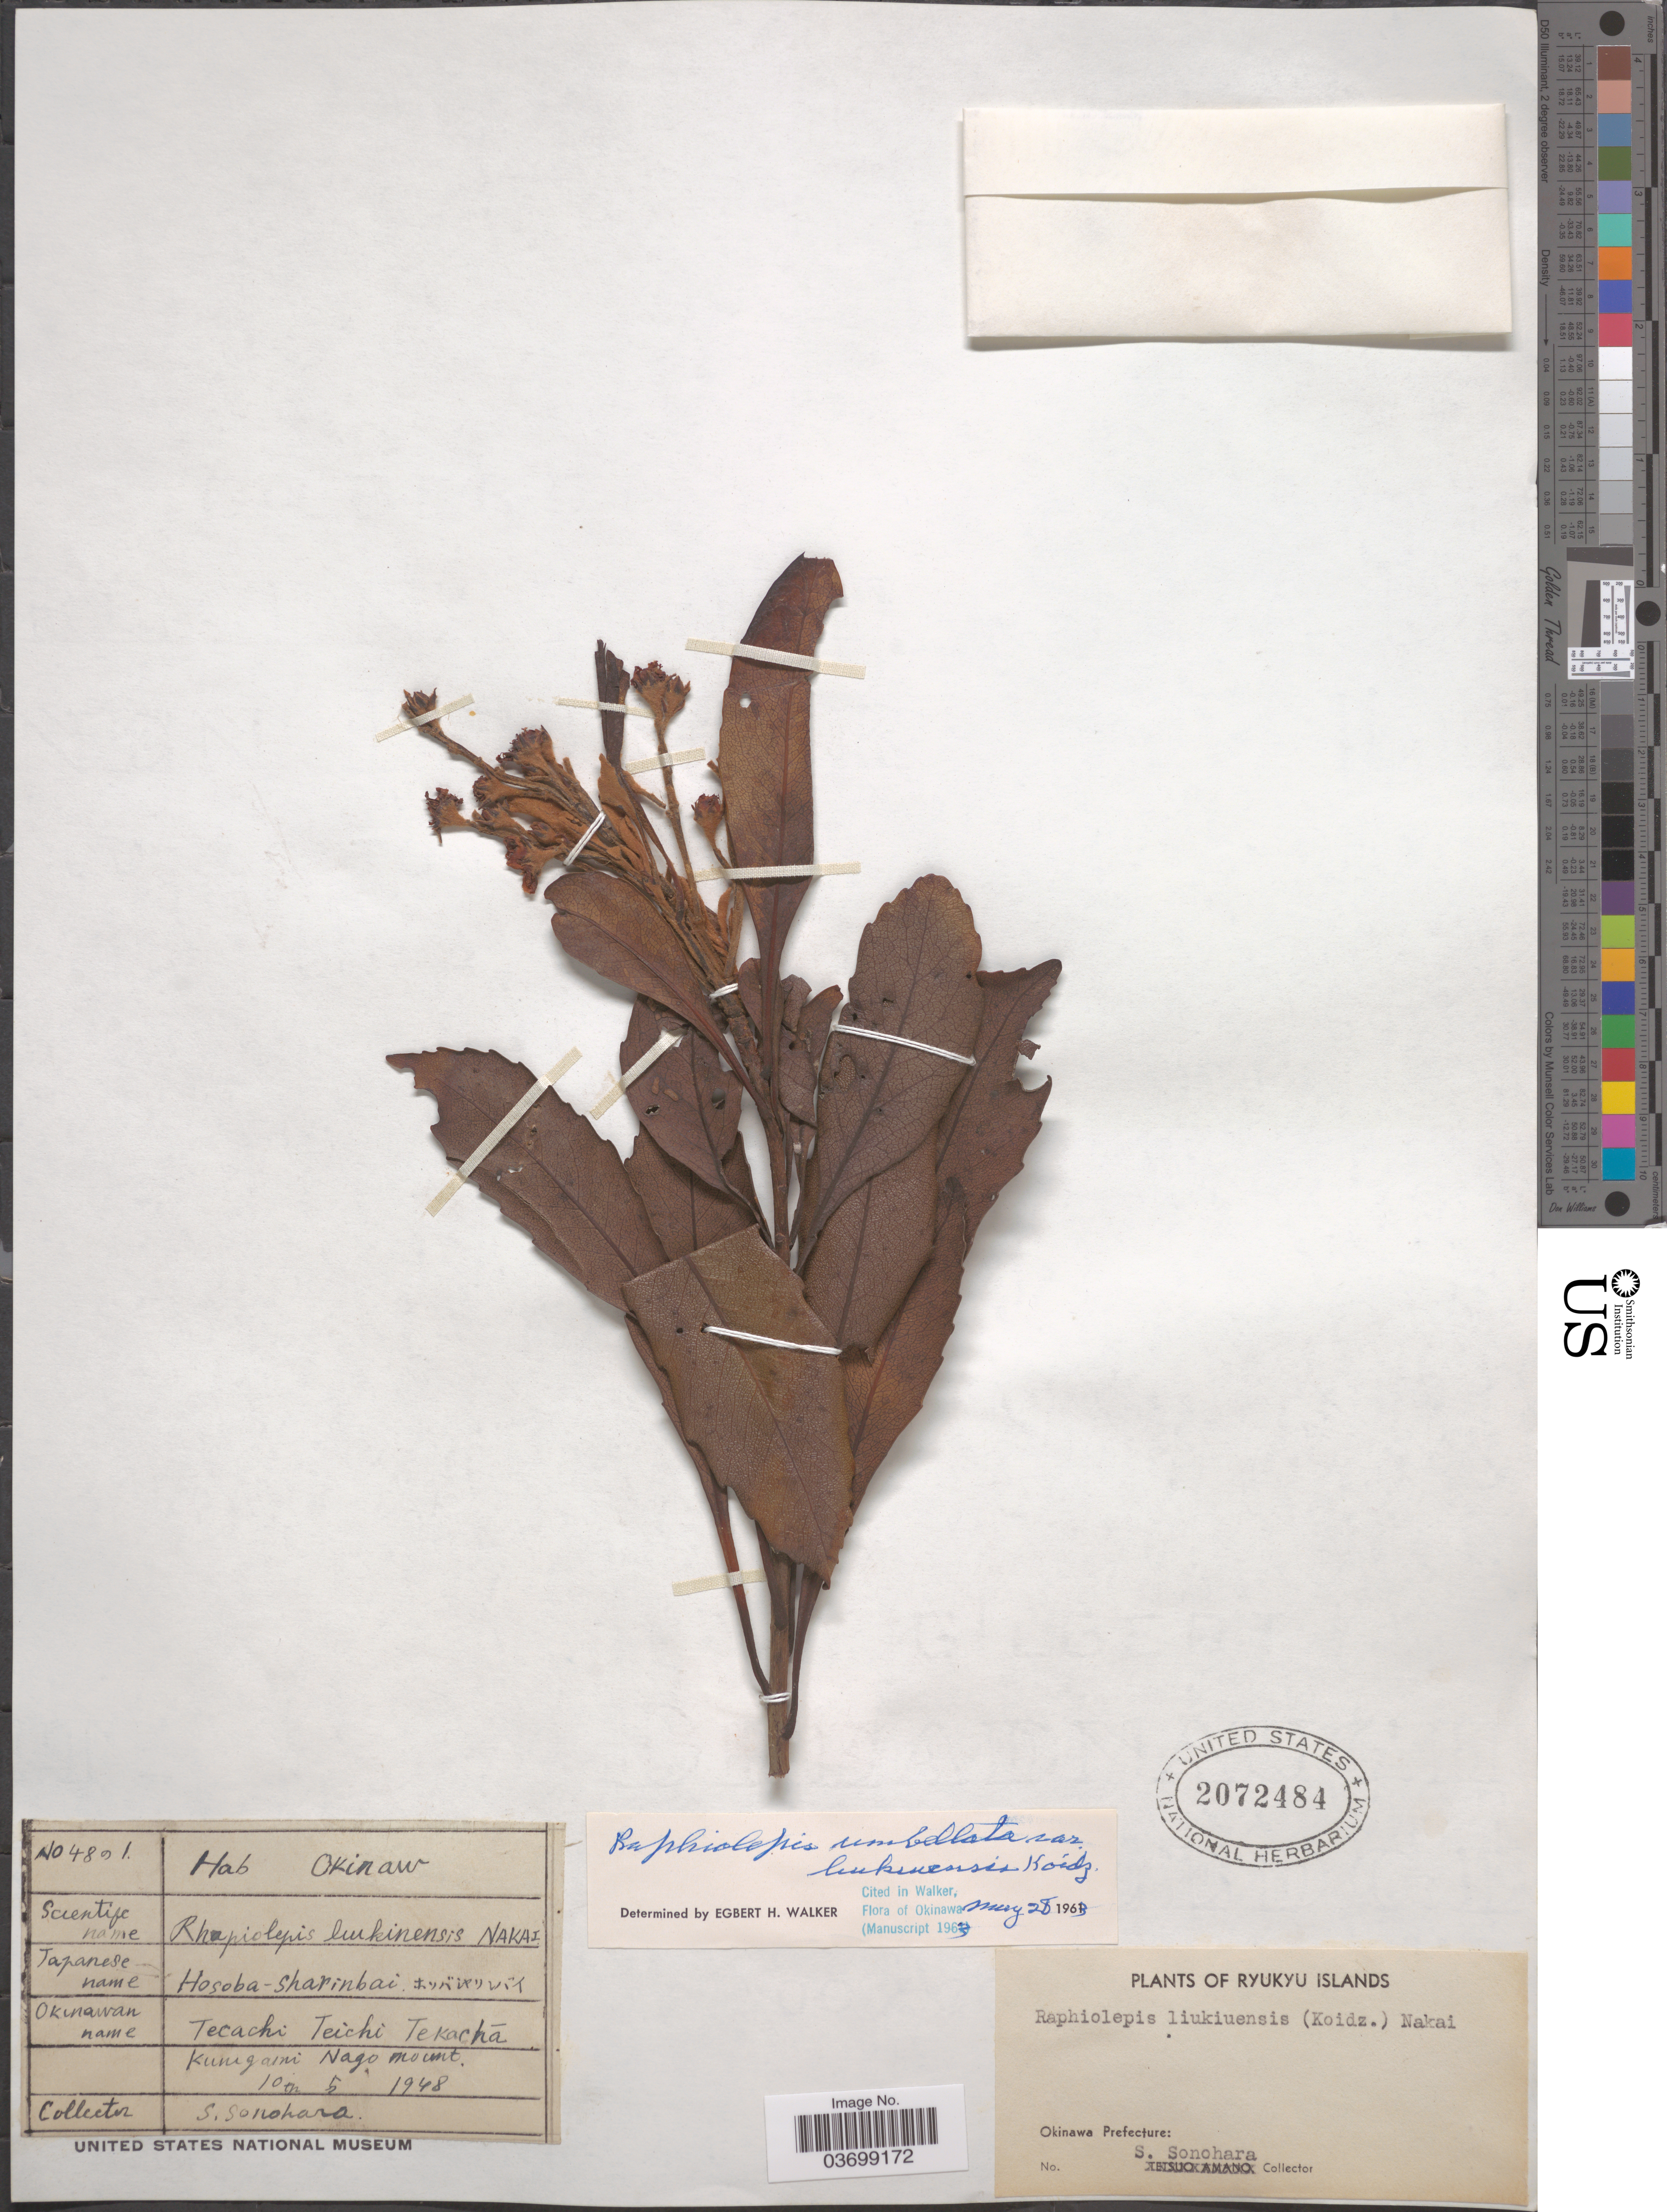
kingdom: Plantae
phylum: Tracheophyta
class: Magnoliopsida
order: Rosales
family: Rosaceae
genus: Rhaphiolepis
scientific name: Rhaphiolepis umbellata var. liukiuensis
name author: Koidz.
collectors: S. Sonohara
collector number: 4891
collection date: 1948-05-10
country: Japan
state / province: Okinawa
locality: Kumgami Nago Mount. Okinawa Prefecture.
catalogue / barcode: US 2072484